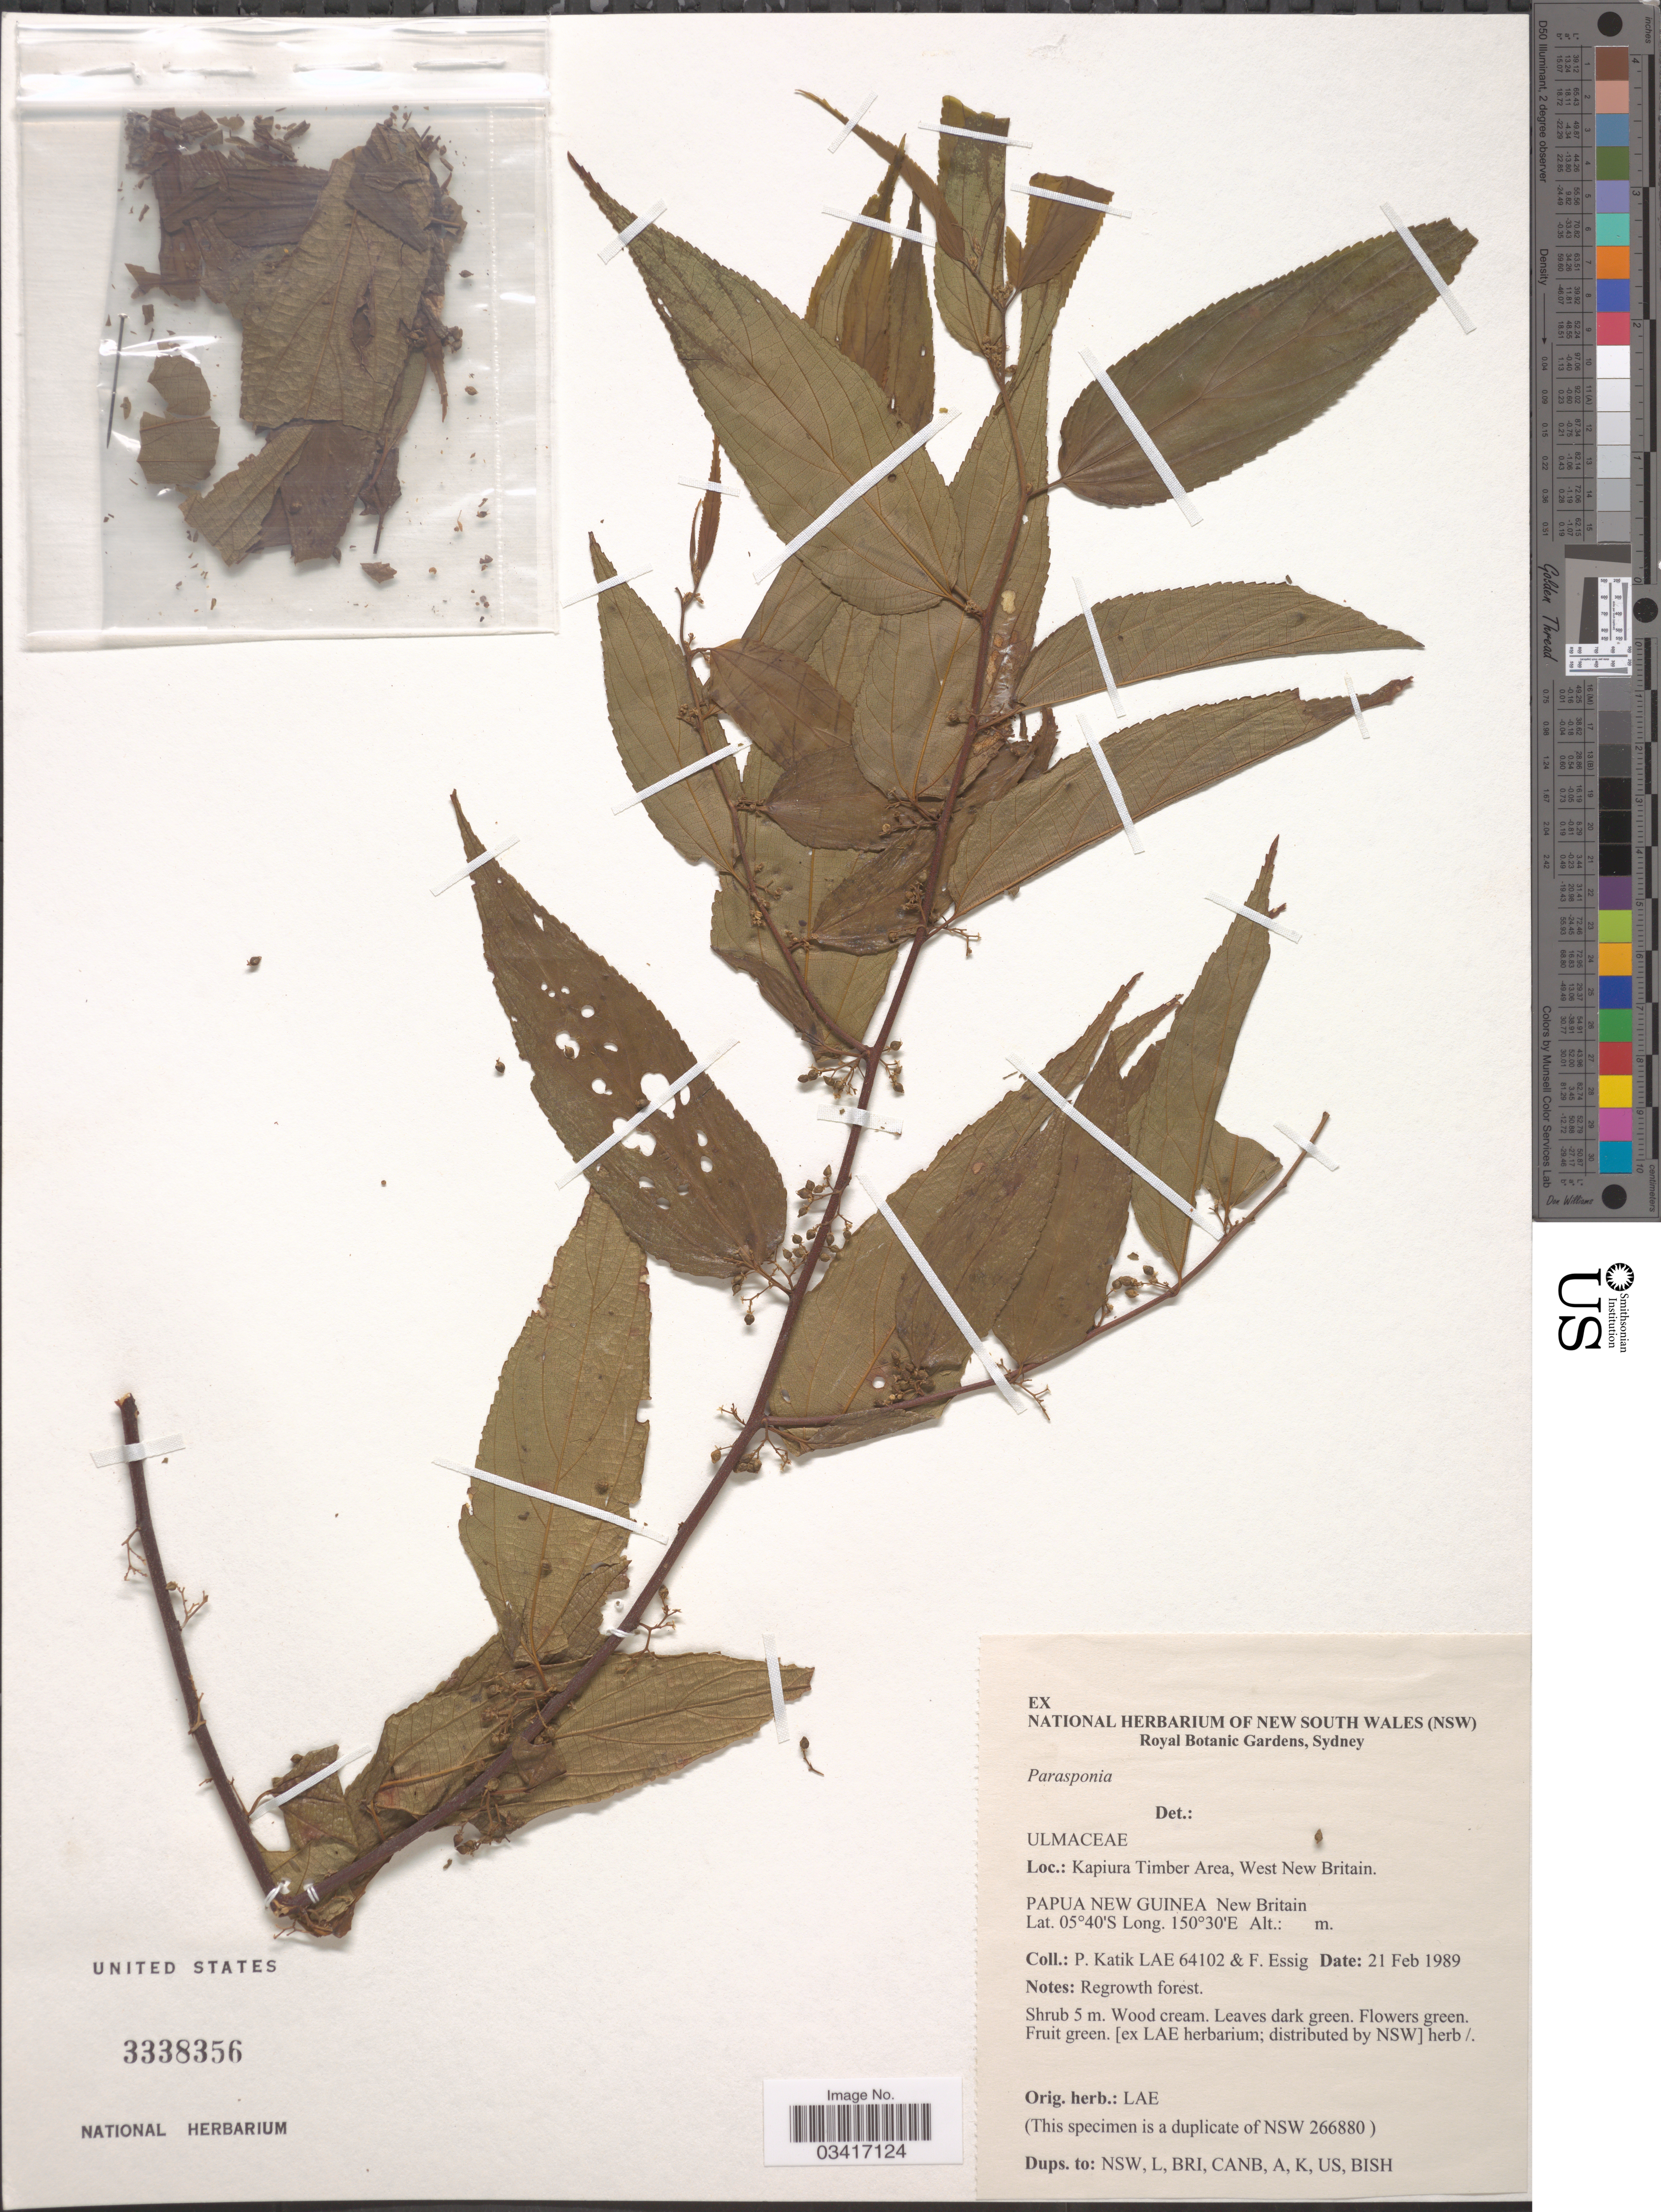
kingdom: Plantae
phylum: Tracheophyta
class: Magnoliopsida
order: Rosales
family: Cannabaceae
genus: Parasponia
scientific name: Parasponia sp.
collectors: P. Katik & F. Essig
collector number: LAE64102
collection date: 1989-02-21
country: Papua New Guinea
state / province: West New Britain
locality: Kapiura Timber Area. New Britain.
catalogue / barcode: US 3338356